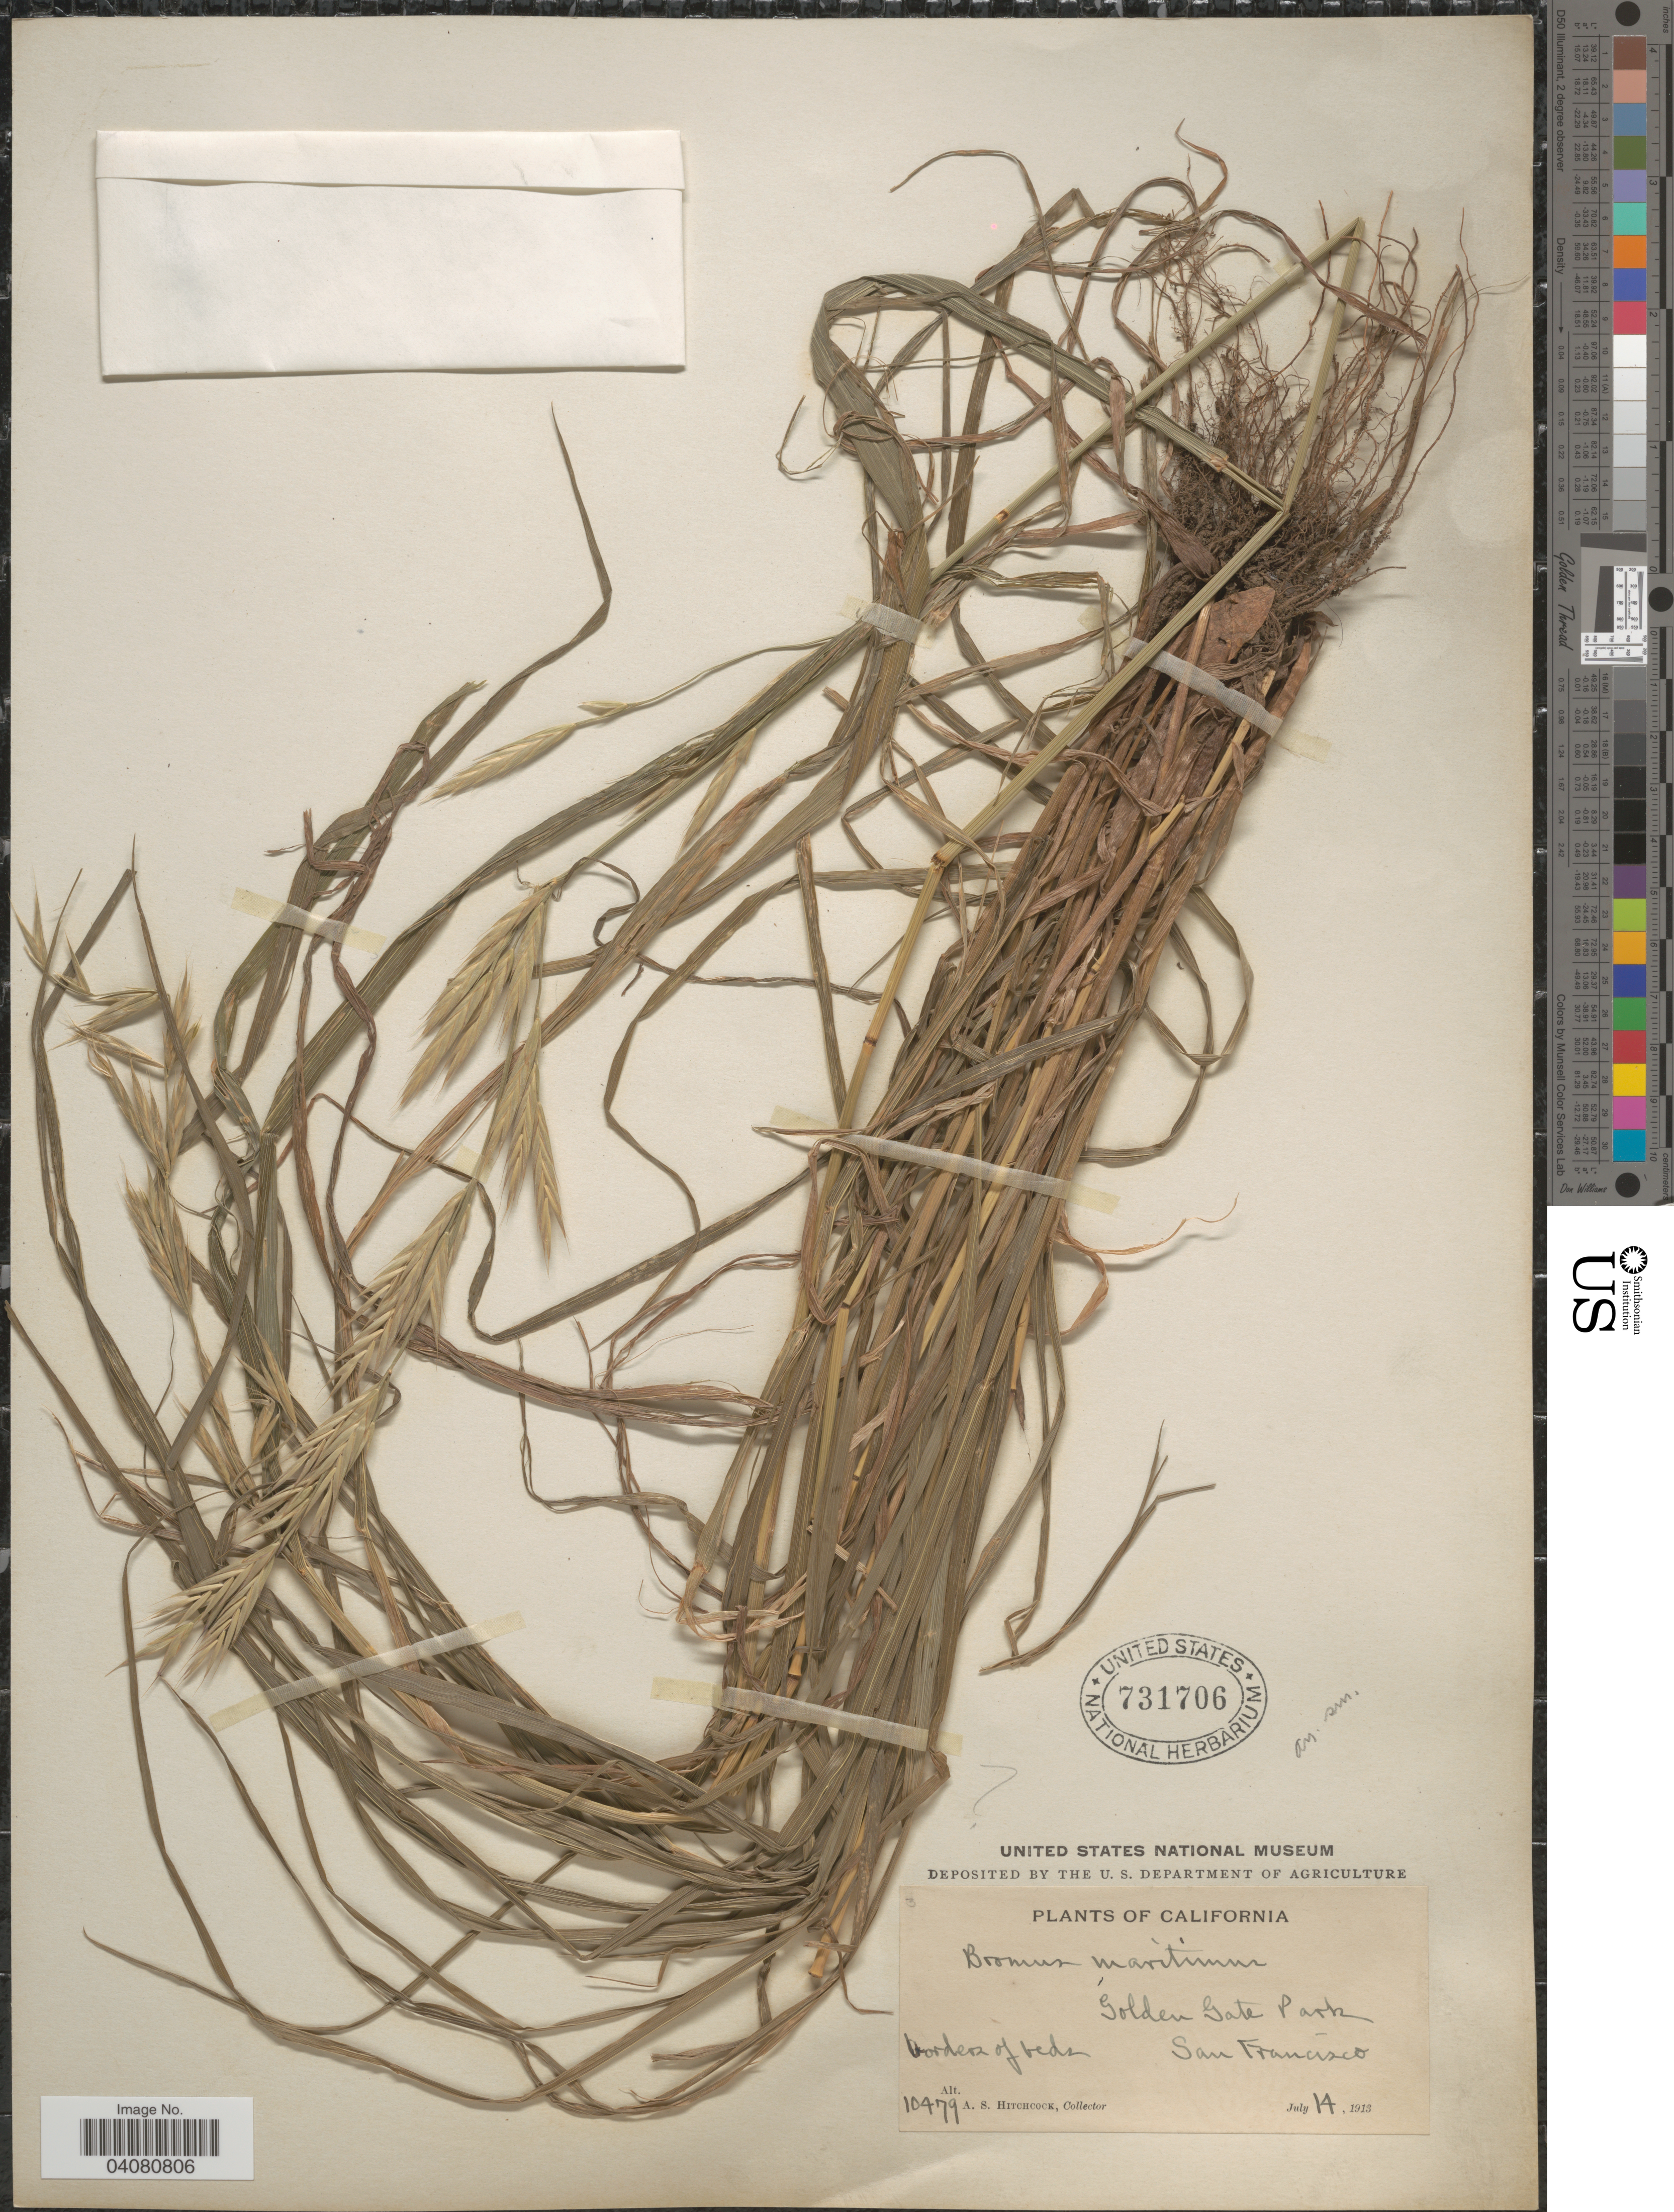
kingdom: Plantae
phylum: Tracheophyta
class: Liliopsida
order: Poales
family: Poaceae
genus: Bromus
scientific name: Bromus carinatus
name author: Hook. & Arn.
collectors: A. S. Hitchcock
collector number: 10479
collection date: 1913-07-14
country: United States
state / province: California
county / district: San Francisco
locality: Golden Gate Park. Borders of beds. San Francisco.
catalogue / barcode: US 731706